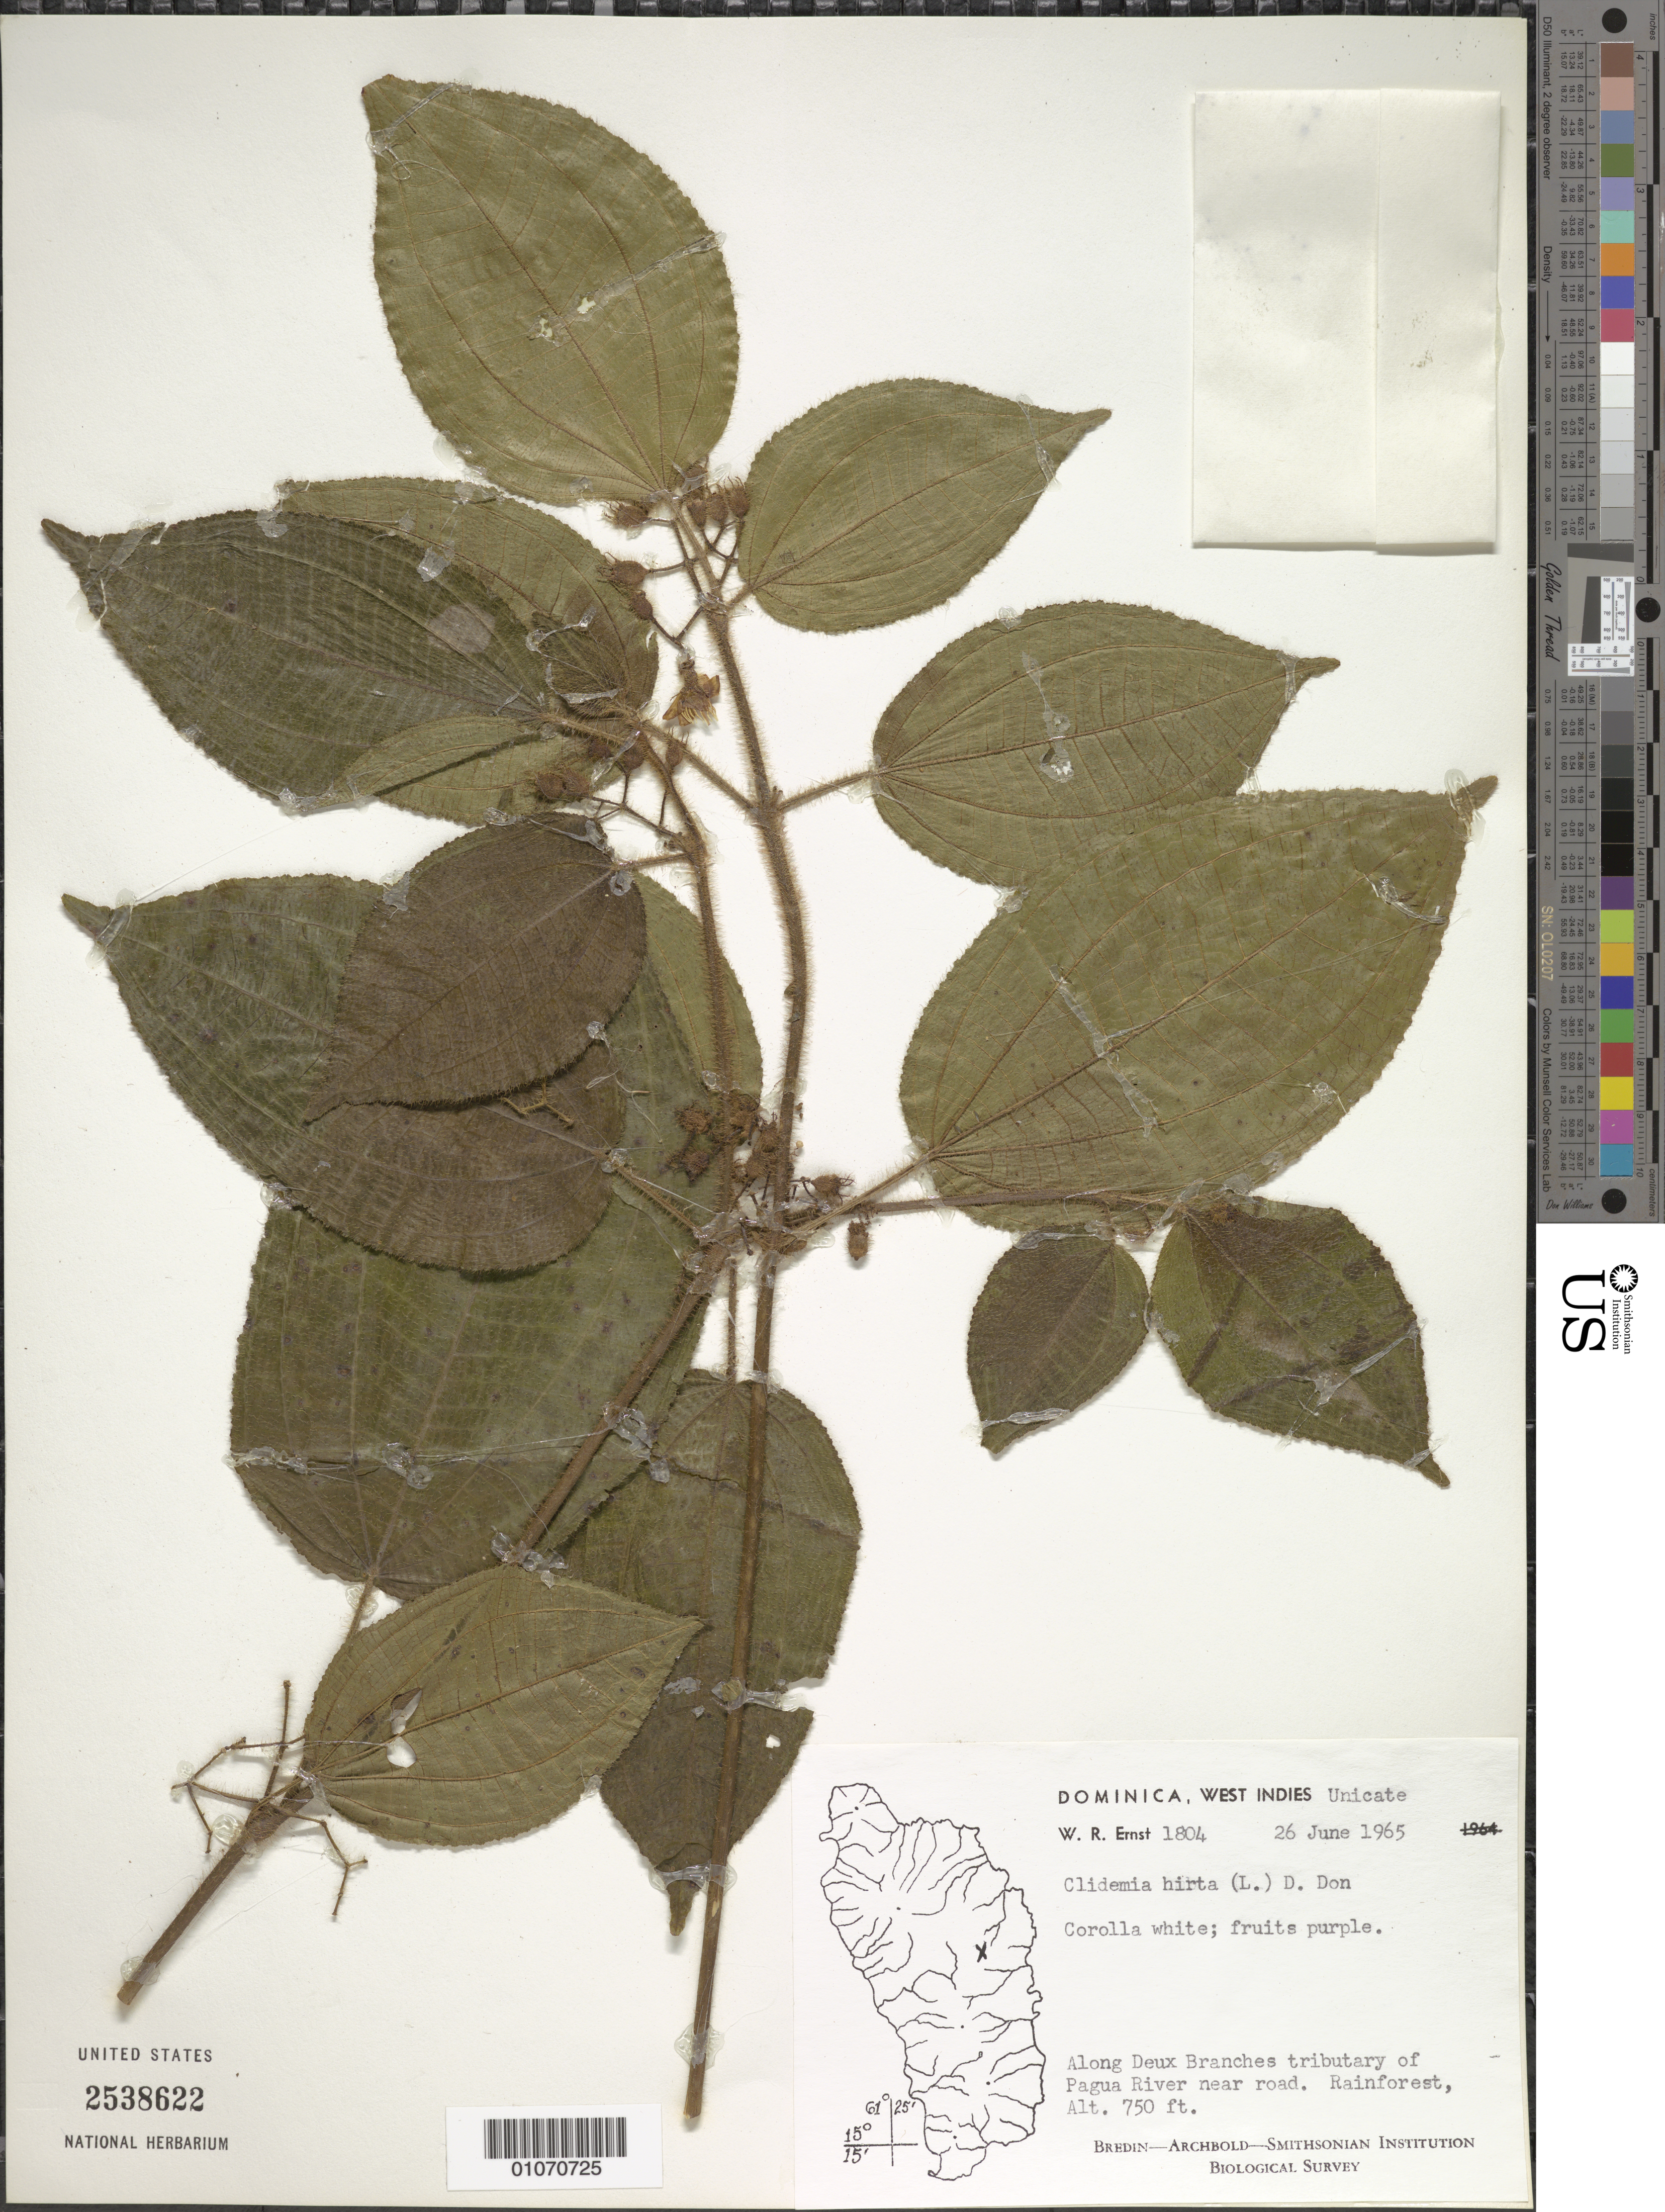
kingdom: Plantae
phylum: Tracheophyta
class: Magnoliopsida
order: Myrtales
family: Melastomataceae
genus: Clidemia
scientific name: Clidemia hirta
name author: (L.) D. Don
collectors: W. R. Ernst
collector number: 1804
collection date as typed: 26 Jun 1965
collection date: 1965-06-26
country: Dominica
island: Dominica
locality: Deux Branches, tributary of Pagua River, near road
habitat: Rainforest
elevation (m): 229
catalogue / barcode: US 2538622